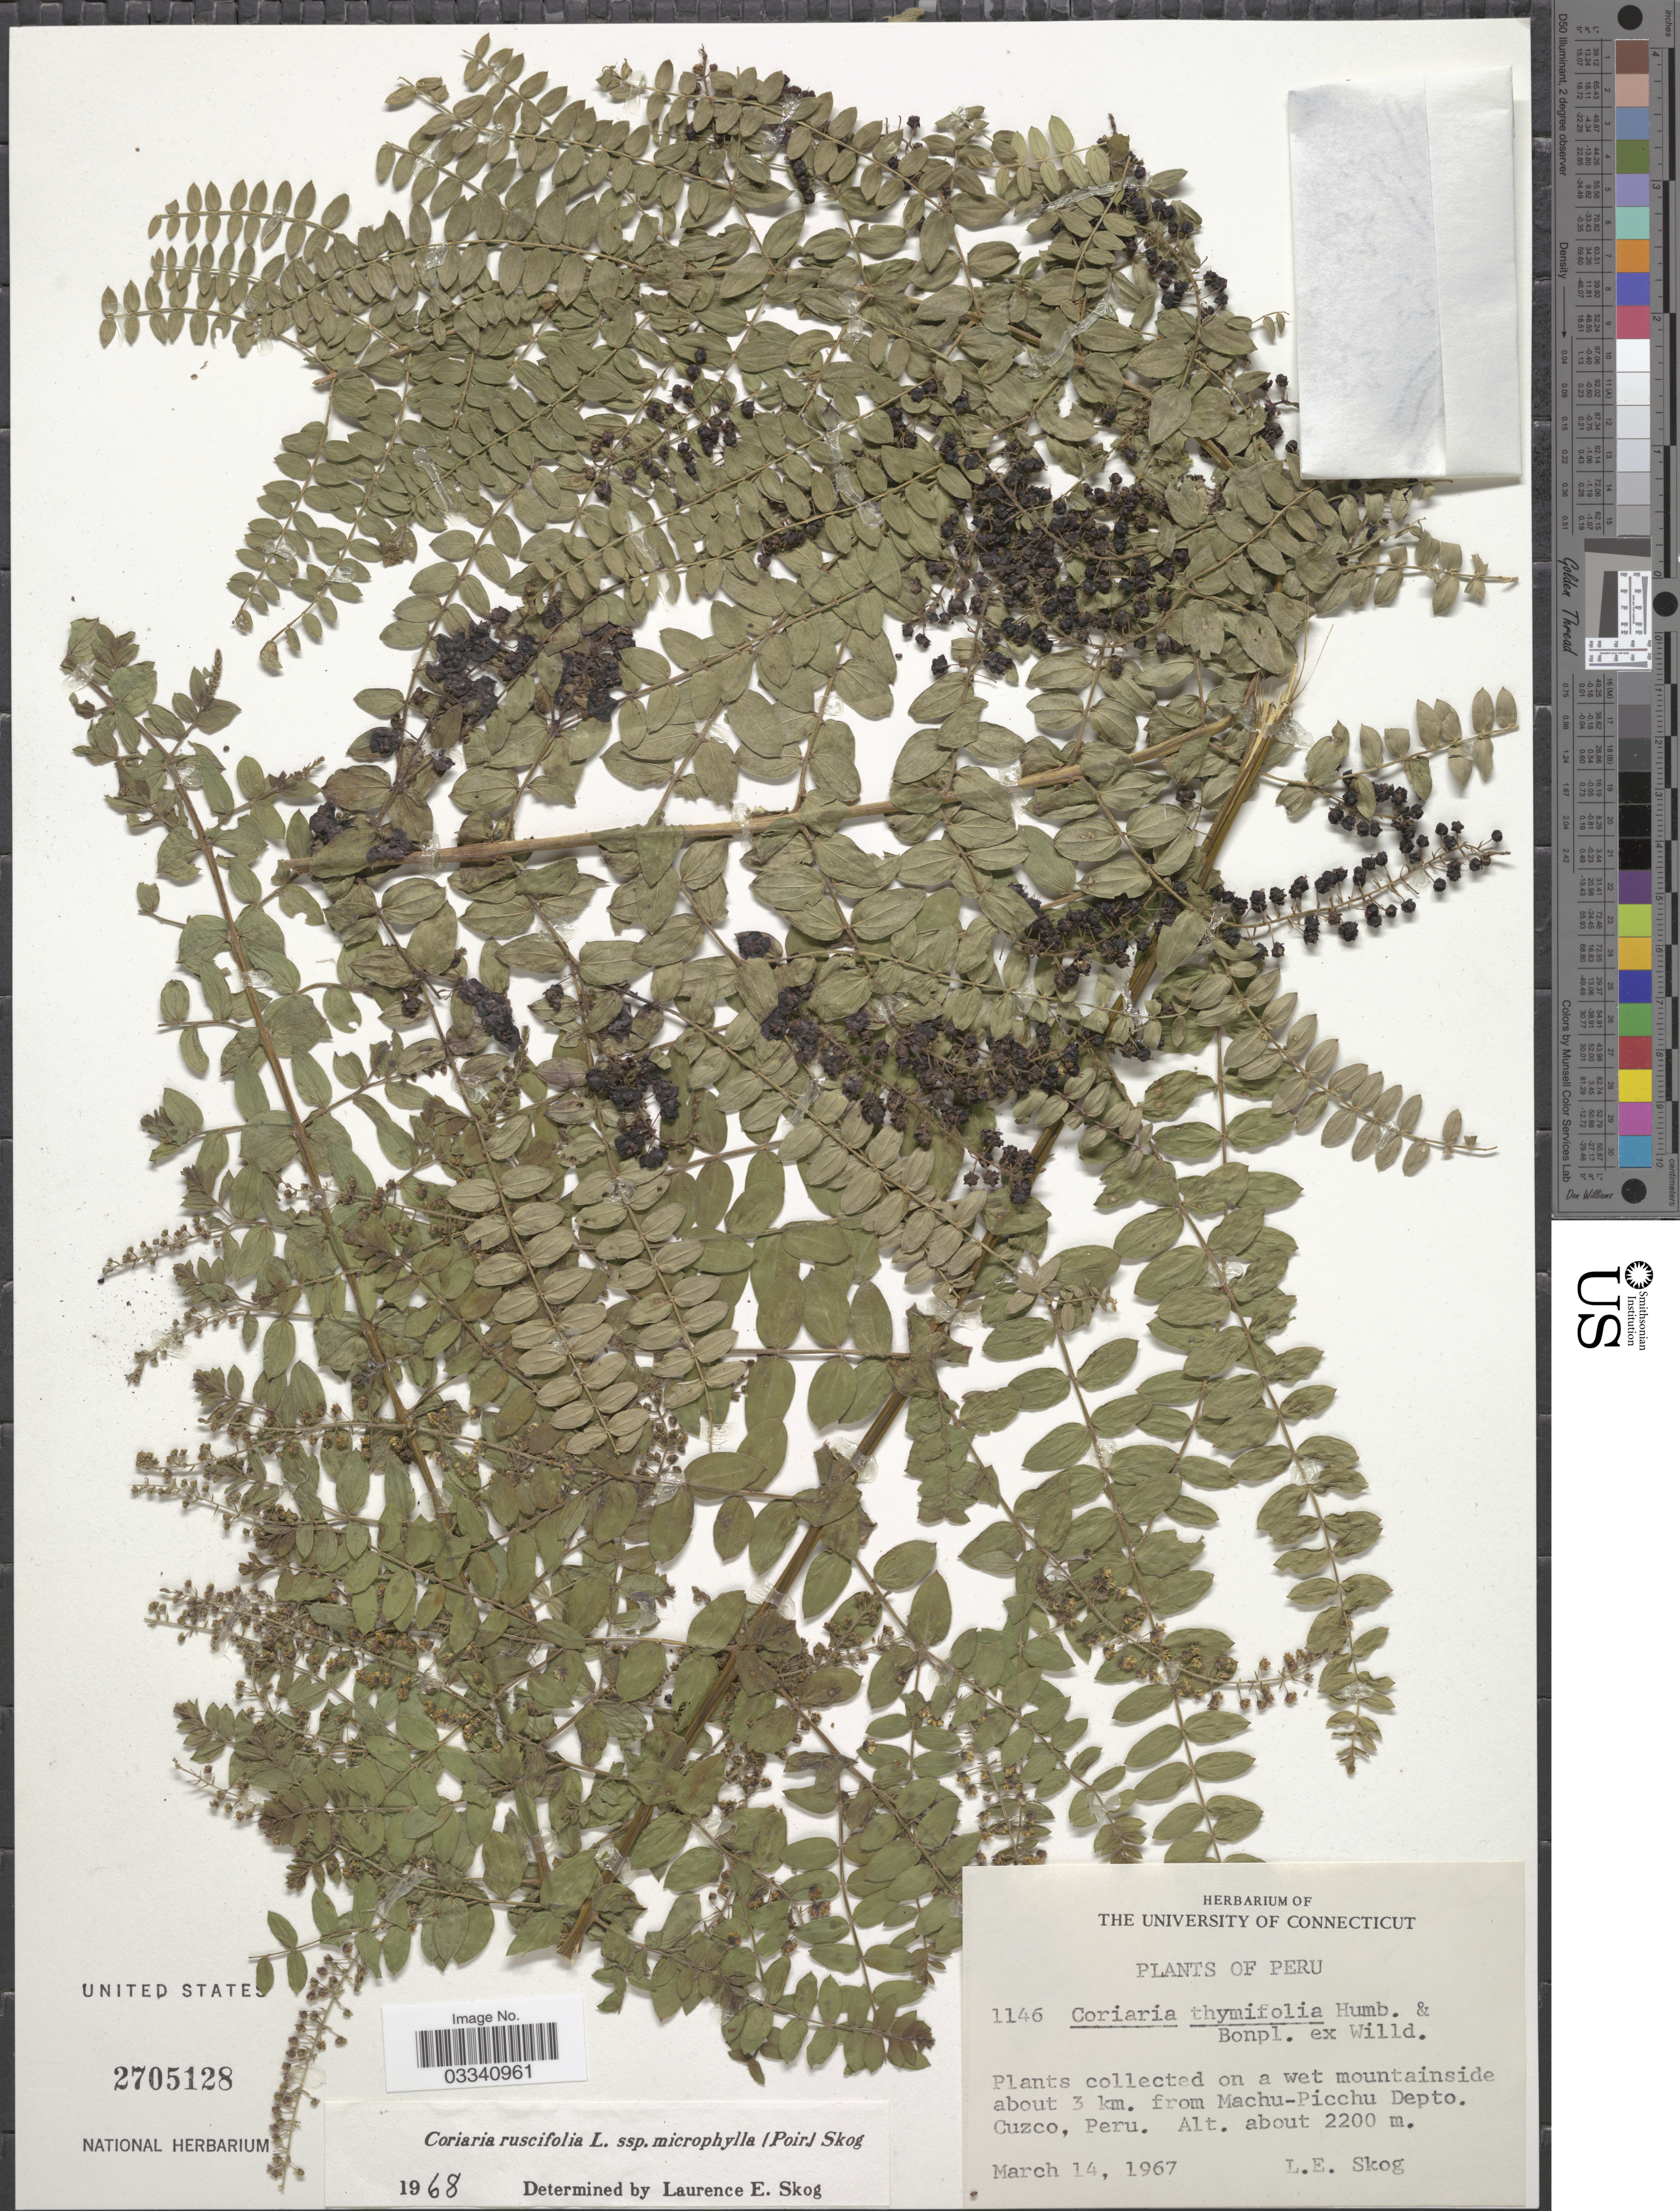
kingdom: Plantae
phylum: Tracheophyta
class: Magnoliopsida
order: Cucurbitales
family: Coriariaceae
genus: Coriaria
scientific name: Coriaria ruscifolia subsp. microphylla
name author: (Poir.) L.E. Skog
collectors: L. E. Skog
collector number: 1146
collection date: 1967-03-14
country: Peru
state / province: Cusco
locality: On a wet mountainside about 3 km. from Machu-Picchu, Depto. Cuzco.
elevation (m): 2200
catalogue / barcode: US 2705128